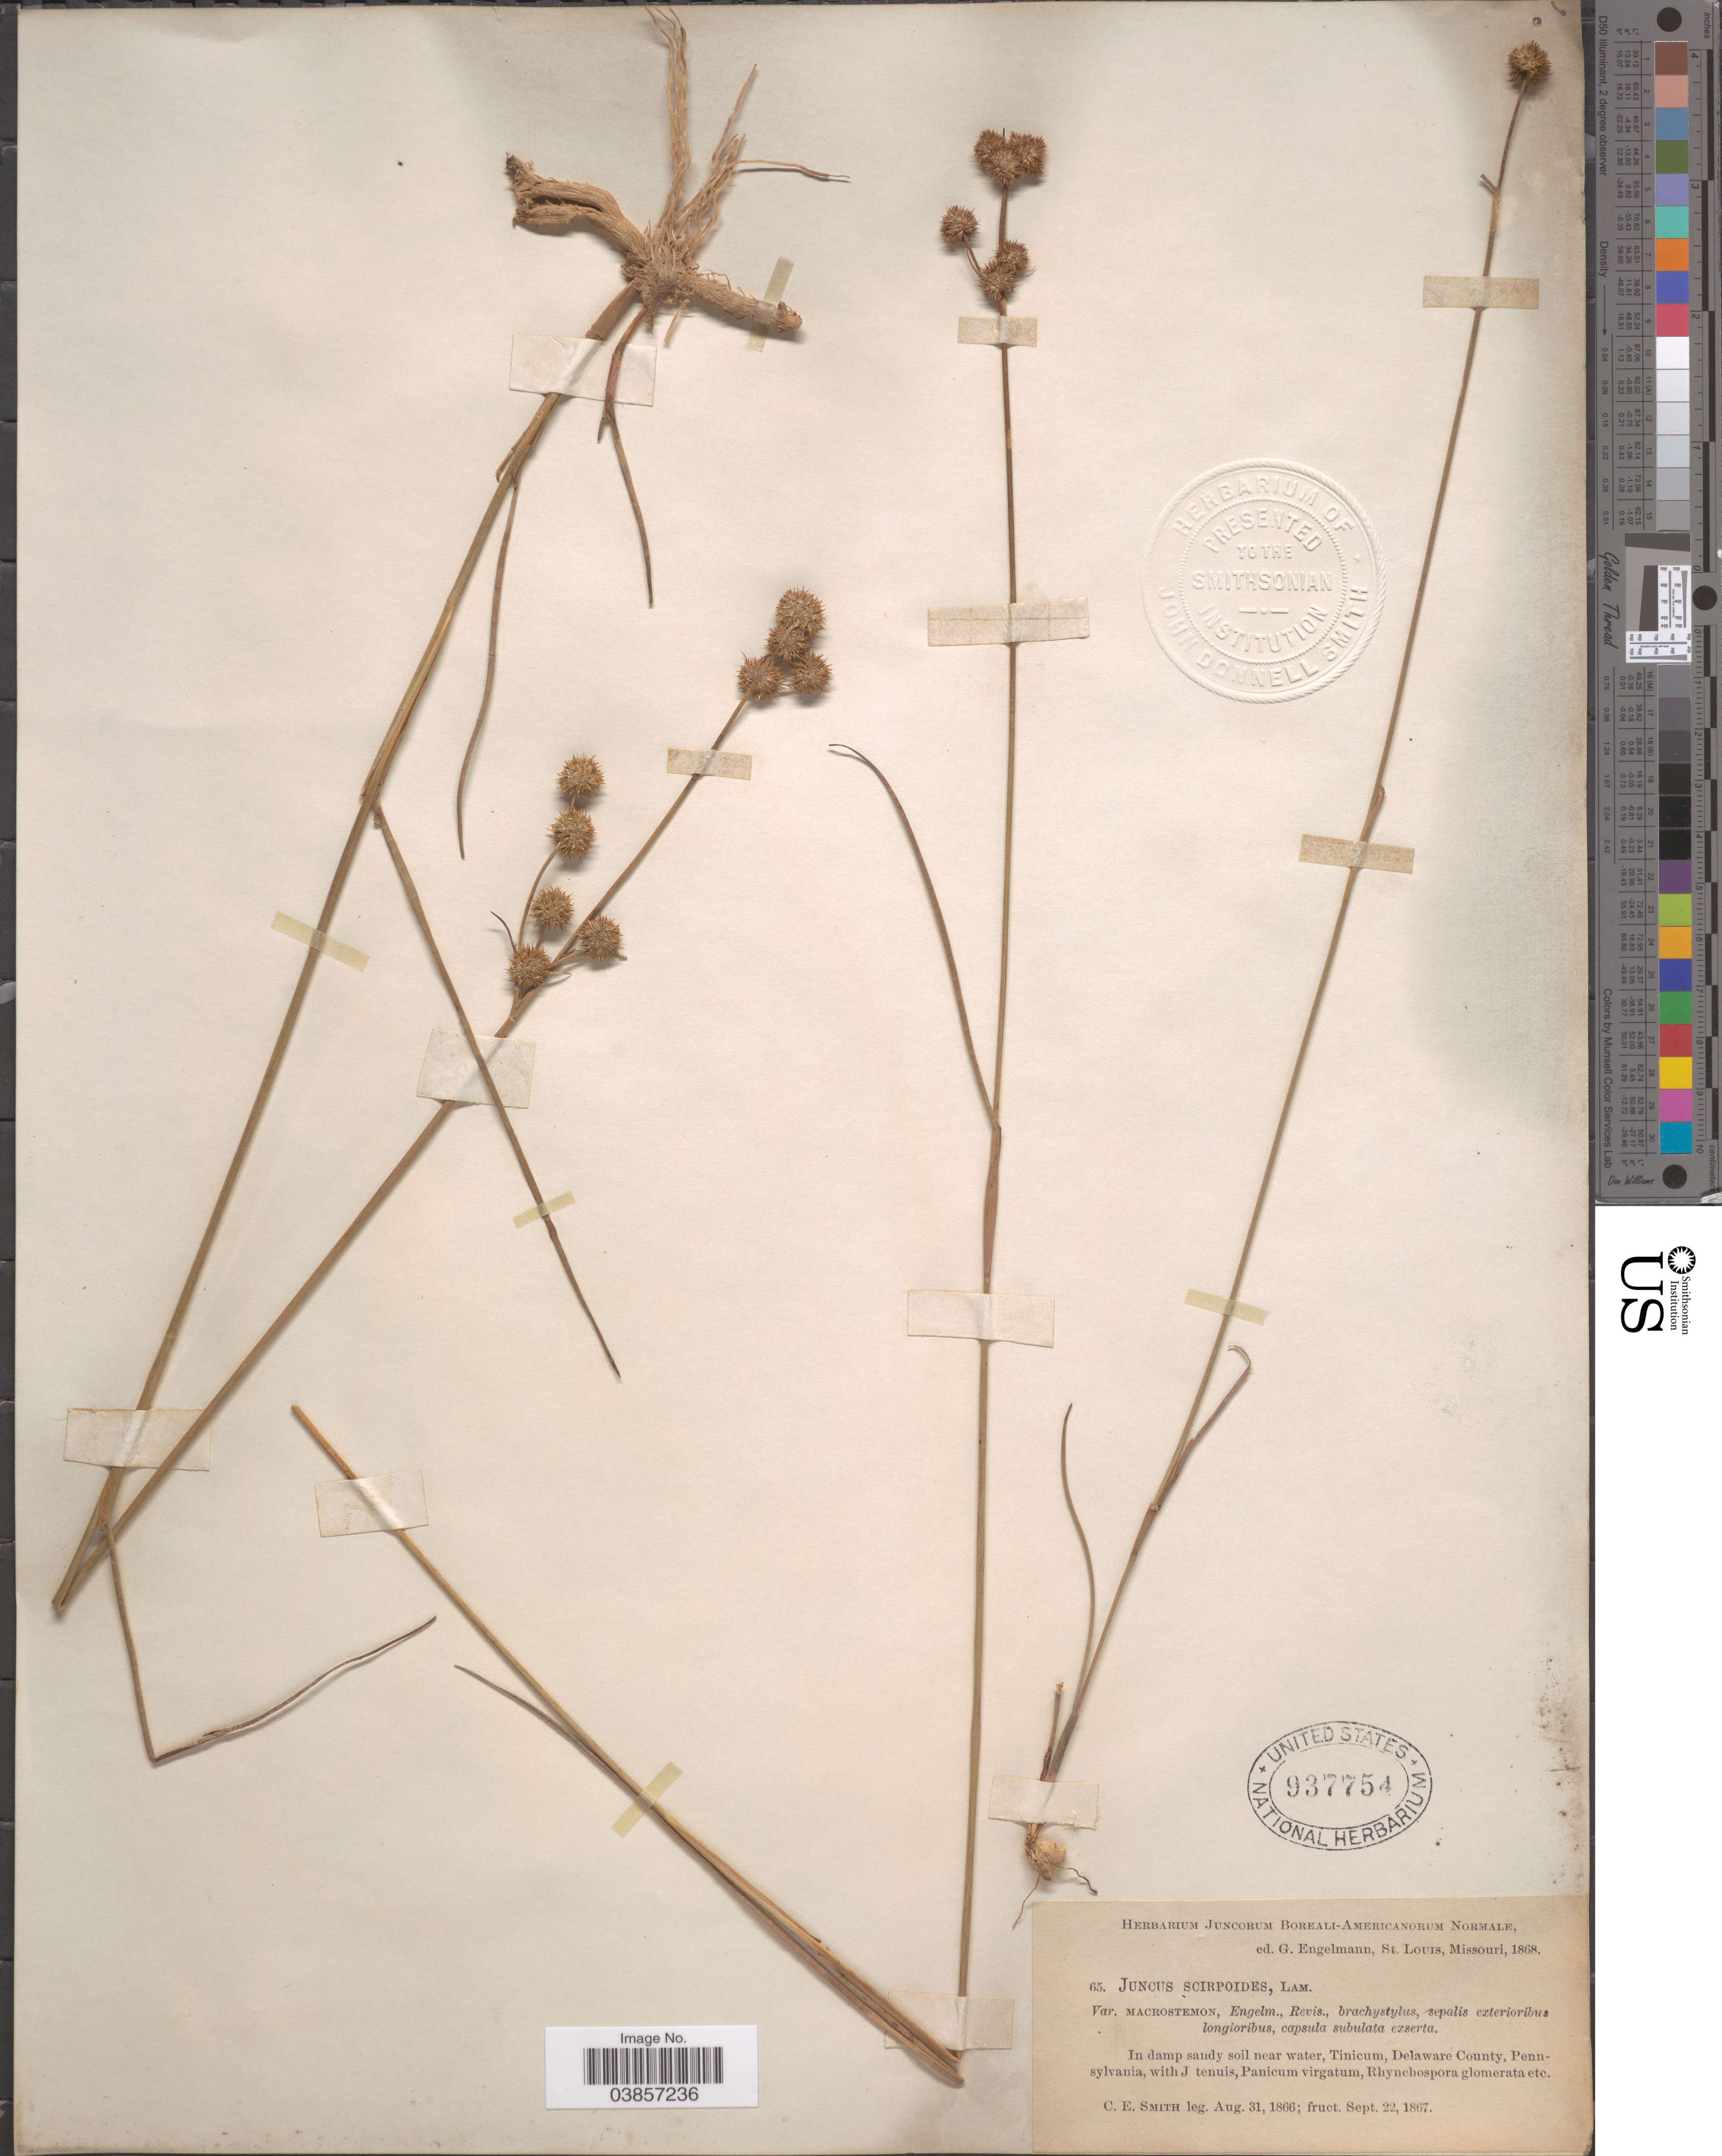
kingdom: Plantae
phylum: Tracheophyta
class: Liliopsida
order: Poales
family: Juncaceae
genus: Juncus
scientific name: Juncus scirpoides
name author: Lam.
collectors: C. E. Smith Jr.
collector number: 65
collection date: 1866-08-31/1867-09-22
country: United States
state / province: Pennsylvania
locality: Tinicum, Delaware County.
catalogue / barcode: US 937754